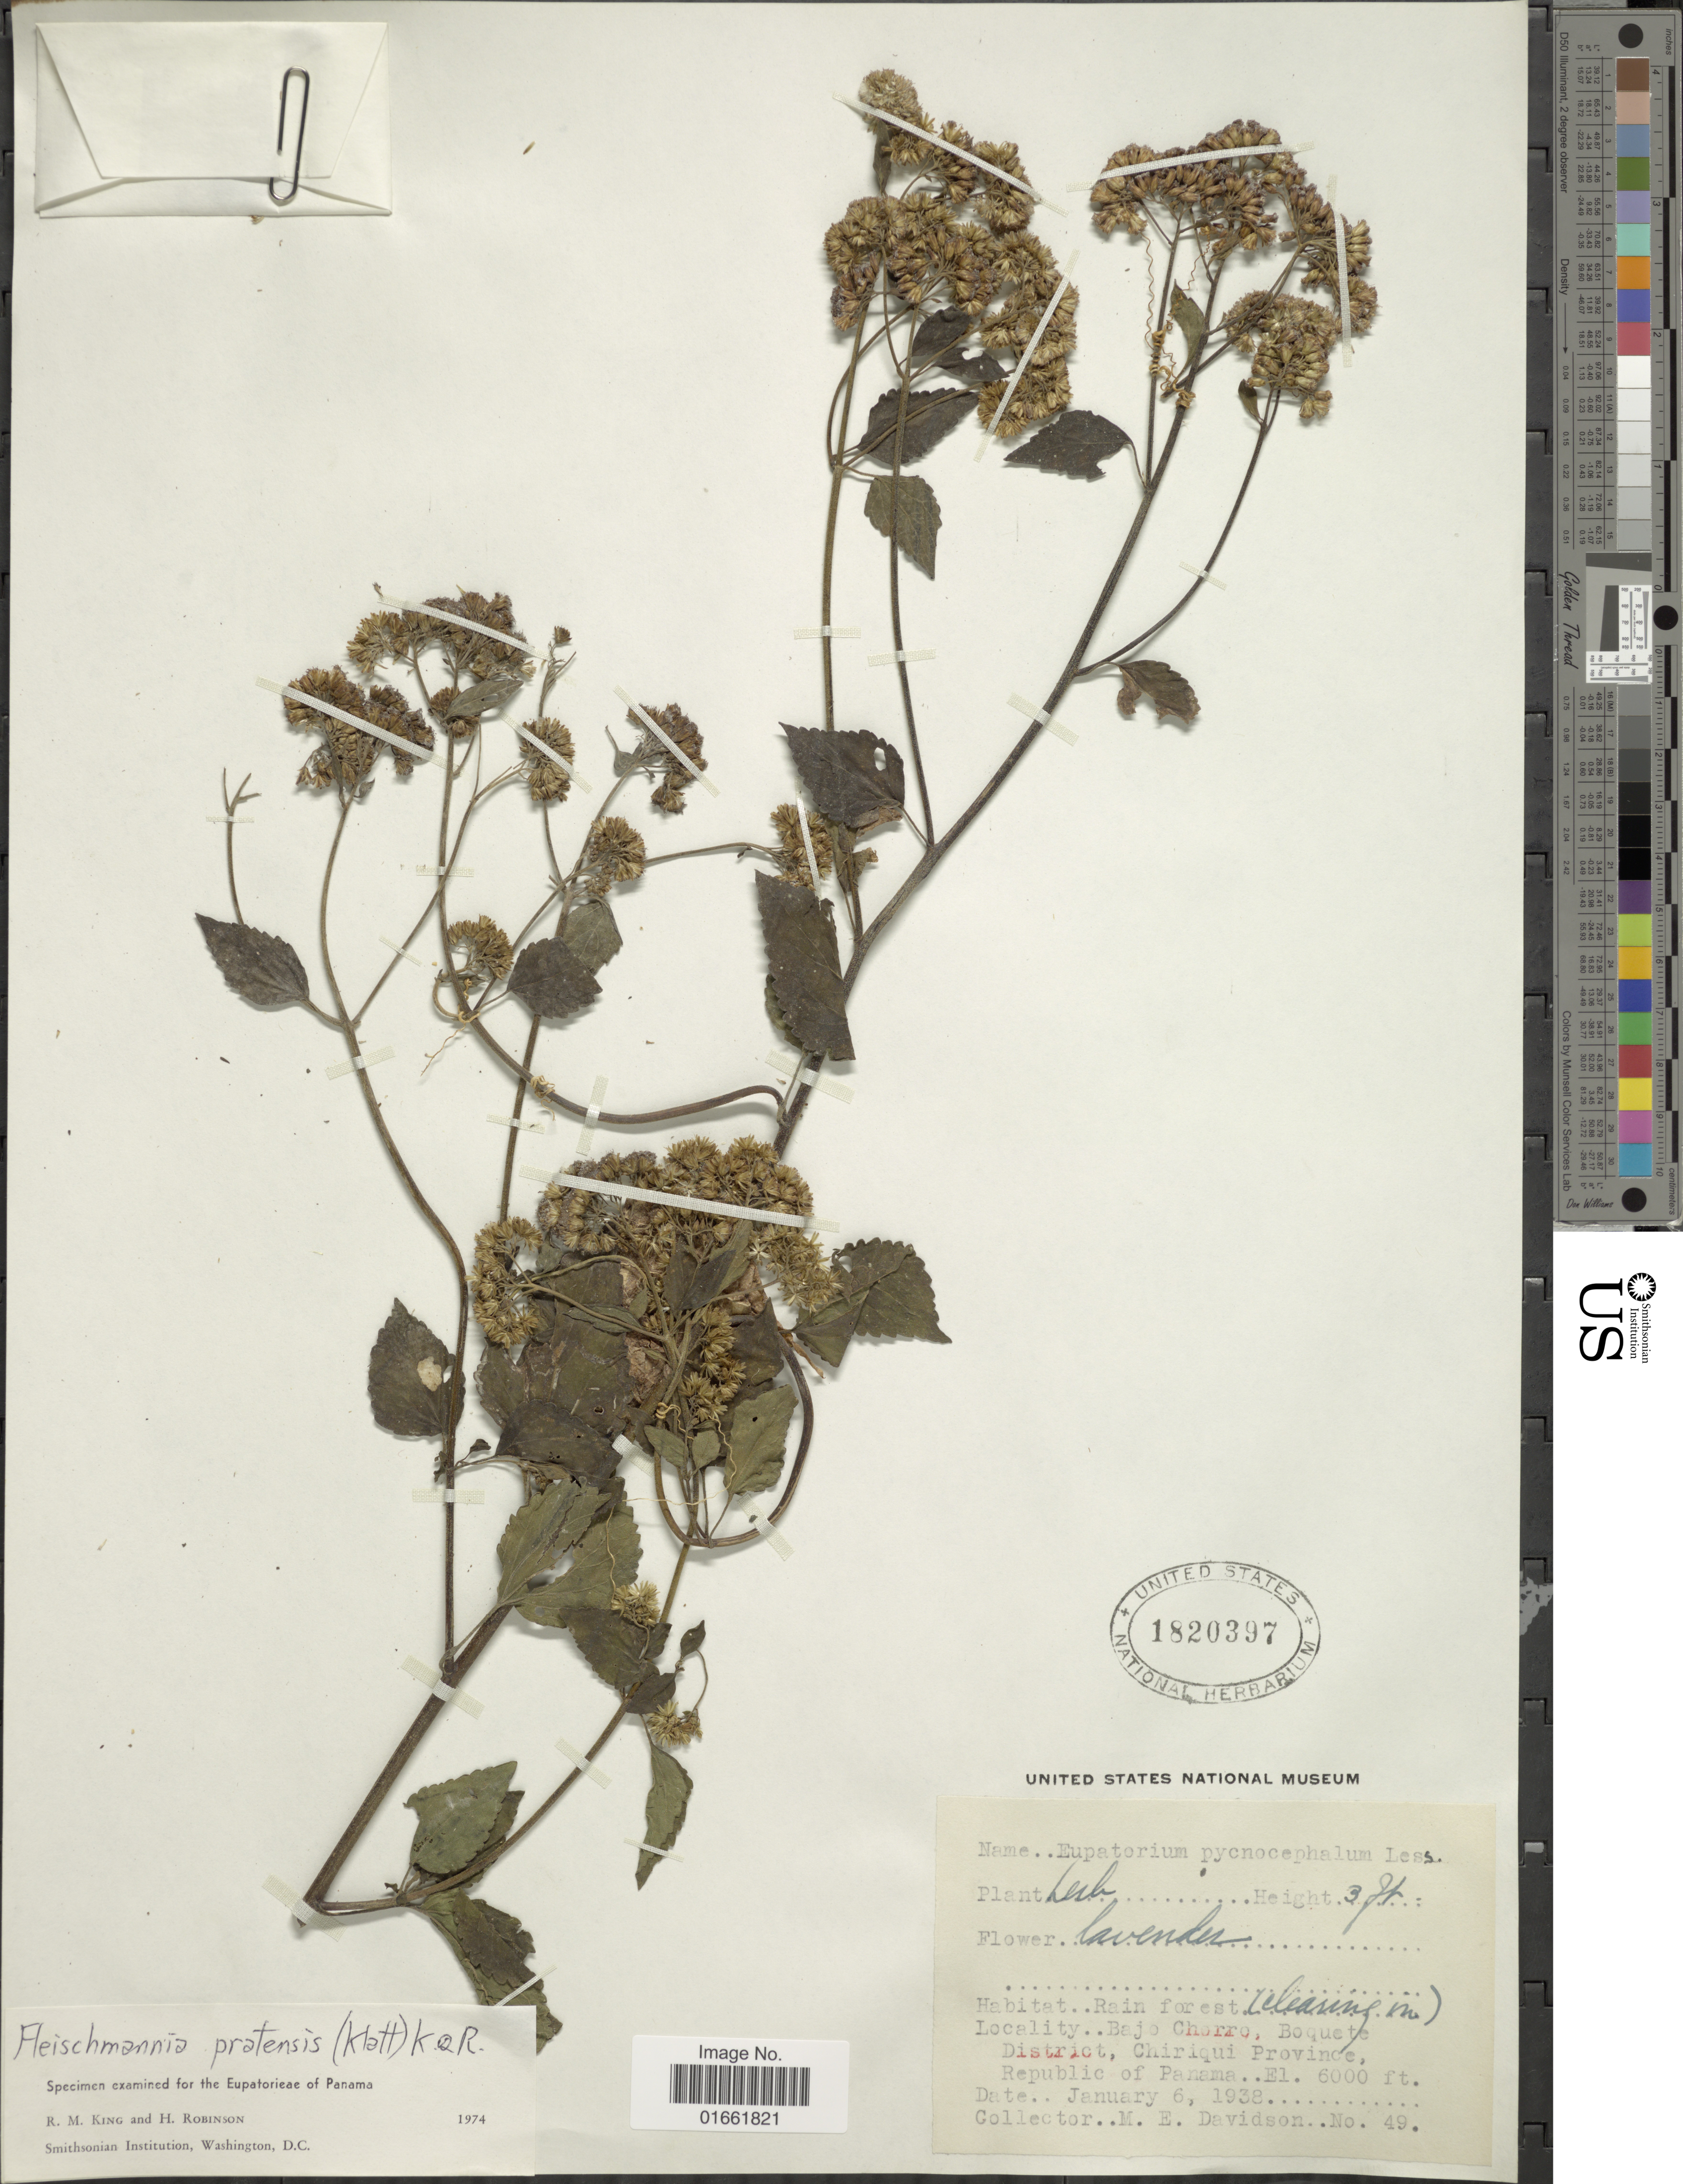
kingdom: Plantae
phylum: Tracheophyta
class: Magnoliopsida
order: Asterales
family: Asteraceae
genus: Fleischmannia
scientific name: Fleischmannia pratensis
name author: (Klatt) R.M. King & H. Rob.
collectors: M. E. Davidson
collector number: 49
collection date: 1938-01-06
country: Panama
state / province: Chiriqui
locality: Bajo Chorro, Boquete District, Chiriqui Province, Republic of Panama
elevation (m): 1829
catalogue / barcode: US 1820397